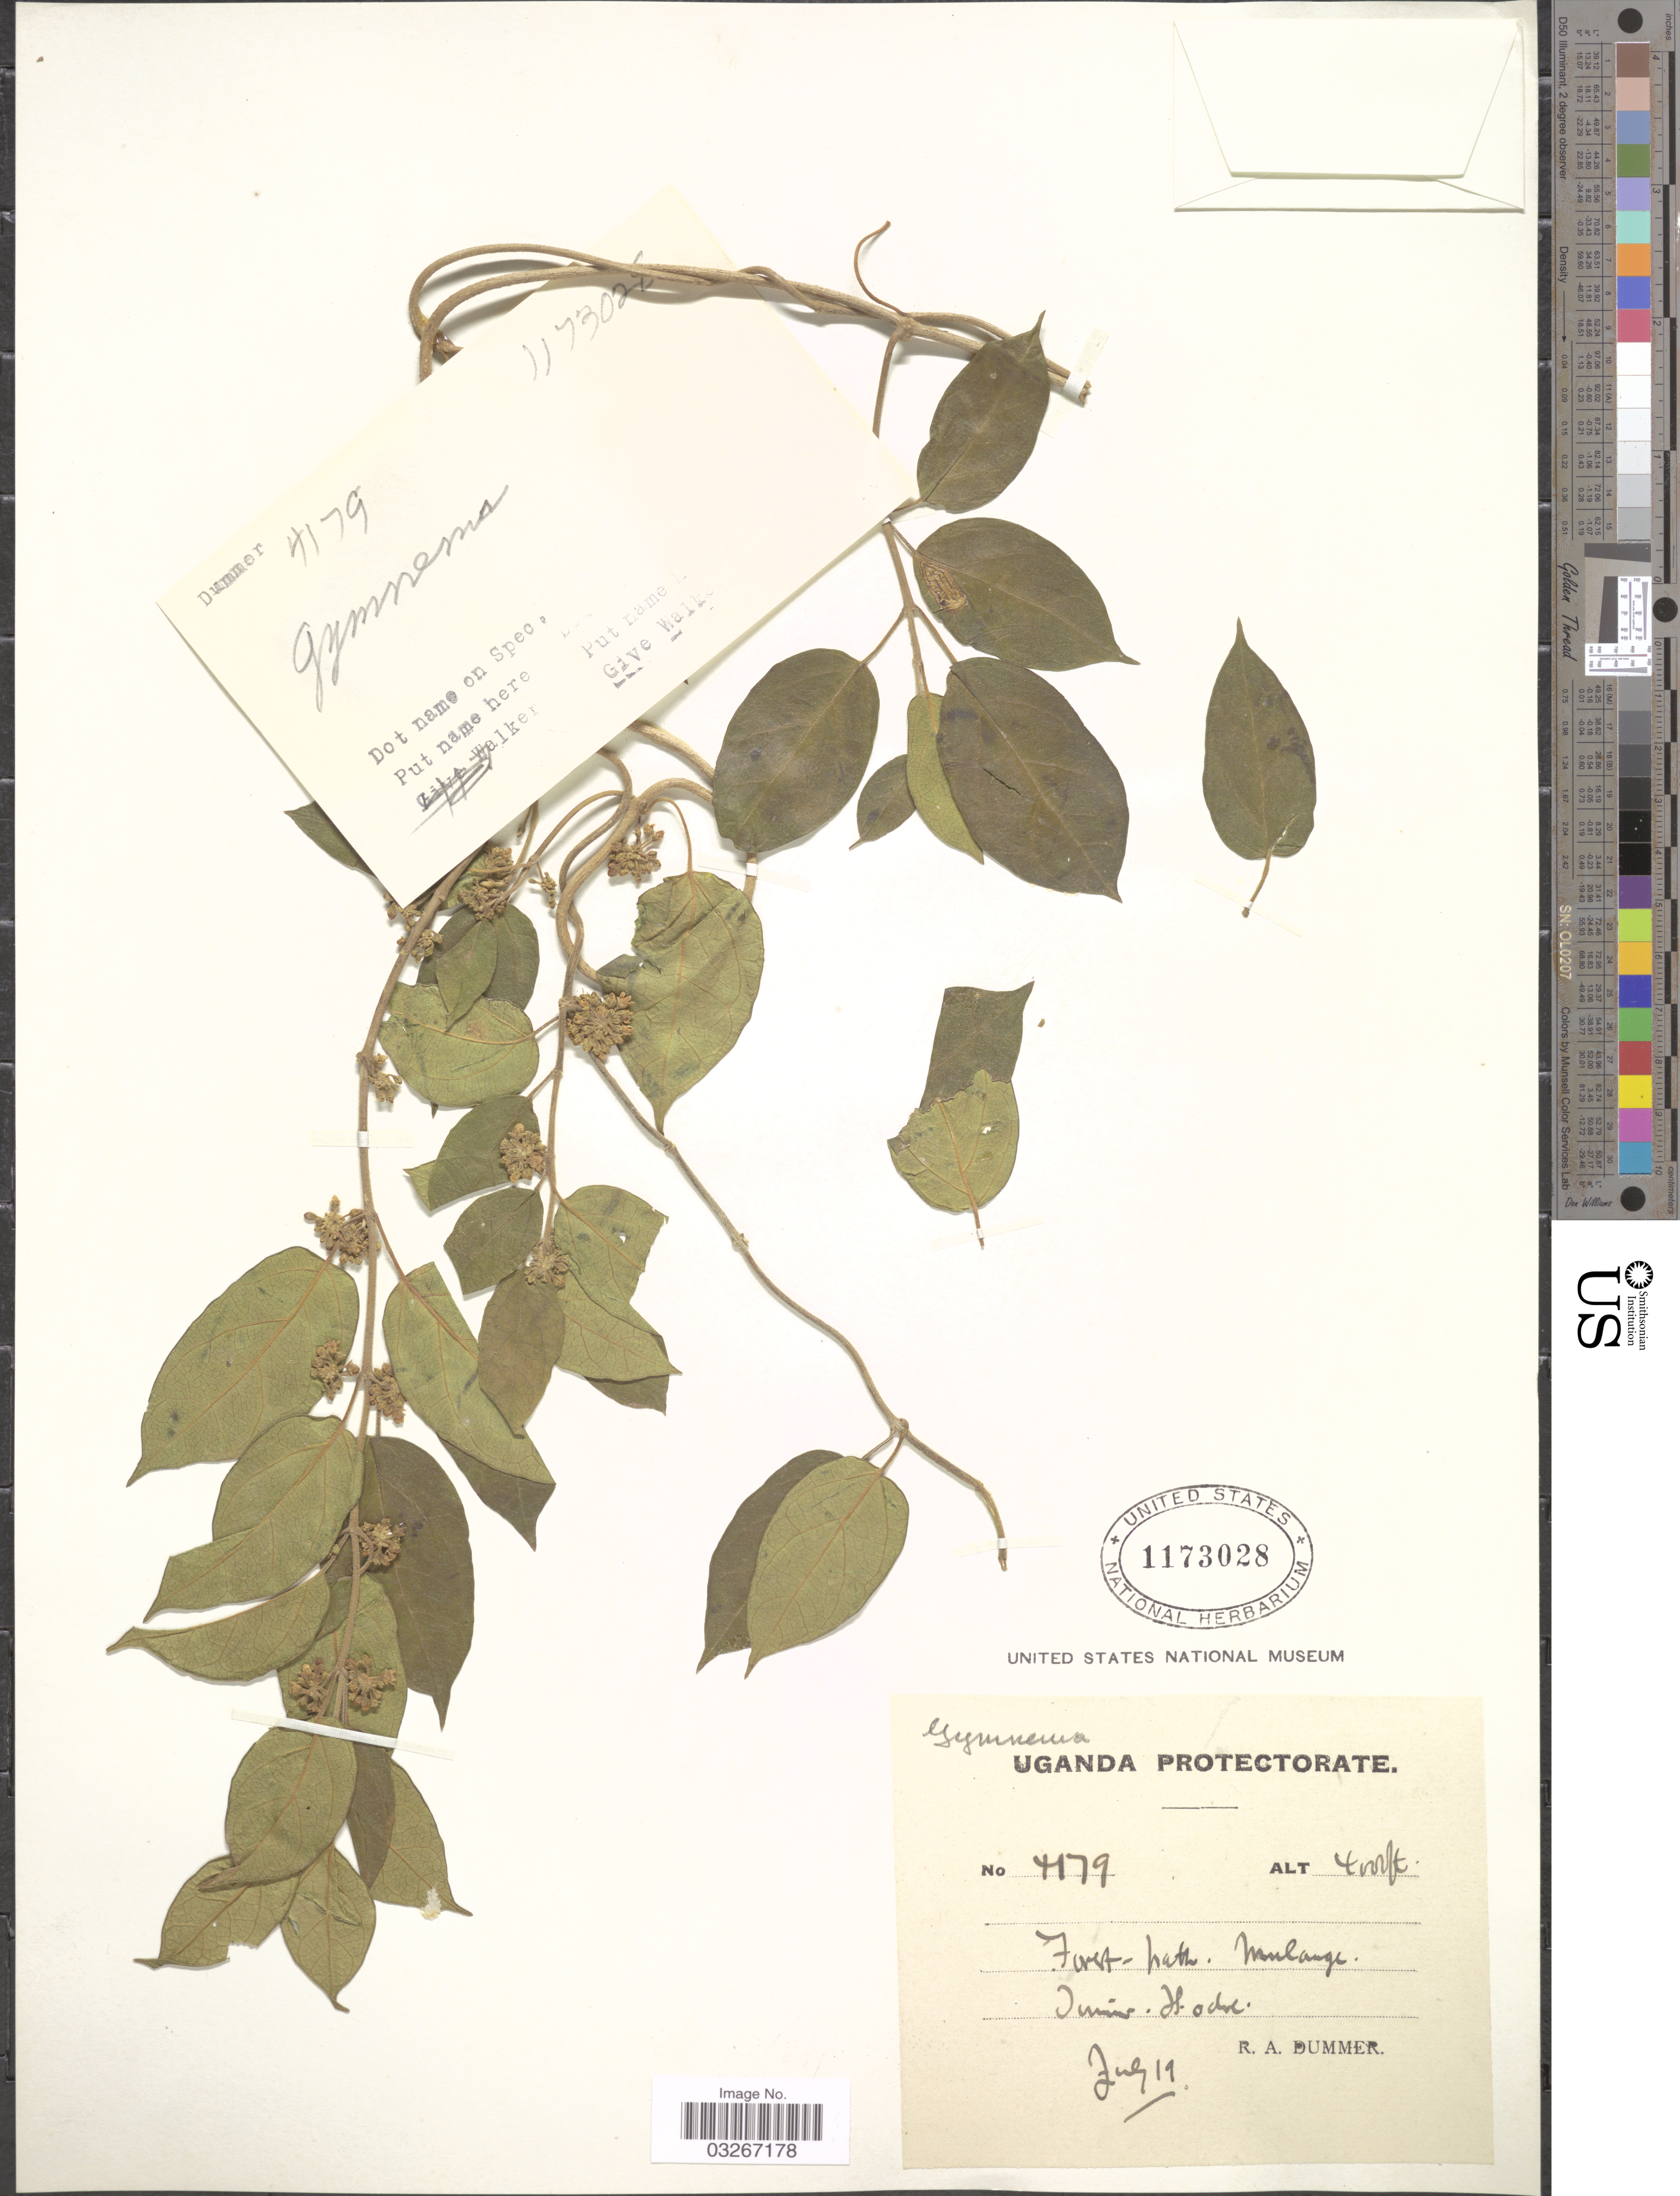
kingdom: Plantae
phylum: Tracheophyta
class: Magnoliopsida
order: Gentianales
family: Apocynaceae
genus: Gymnema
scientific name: Gymnema sp.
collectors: R. Dümmer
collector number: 4179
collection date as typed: Transcribed d/m/y: /7/19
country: Uganda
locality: Uganda Protectorate. Mulange.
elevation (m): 1219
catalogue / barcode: US 1173028